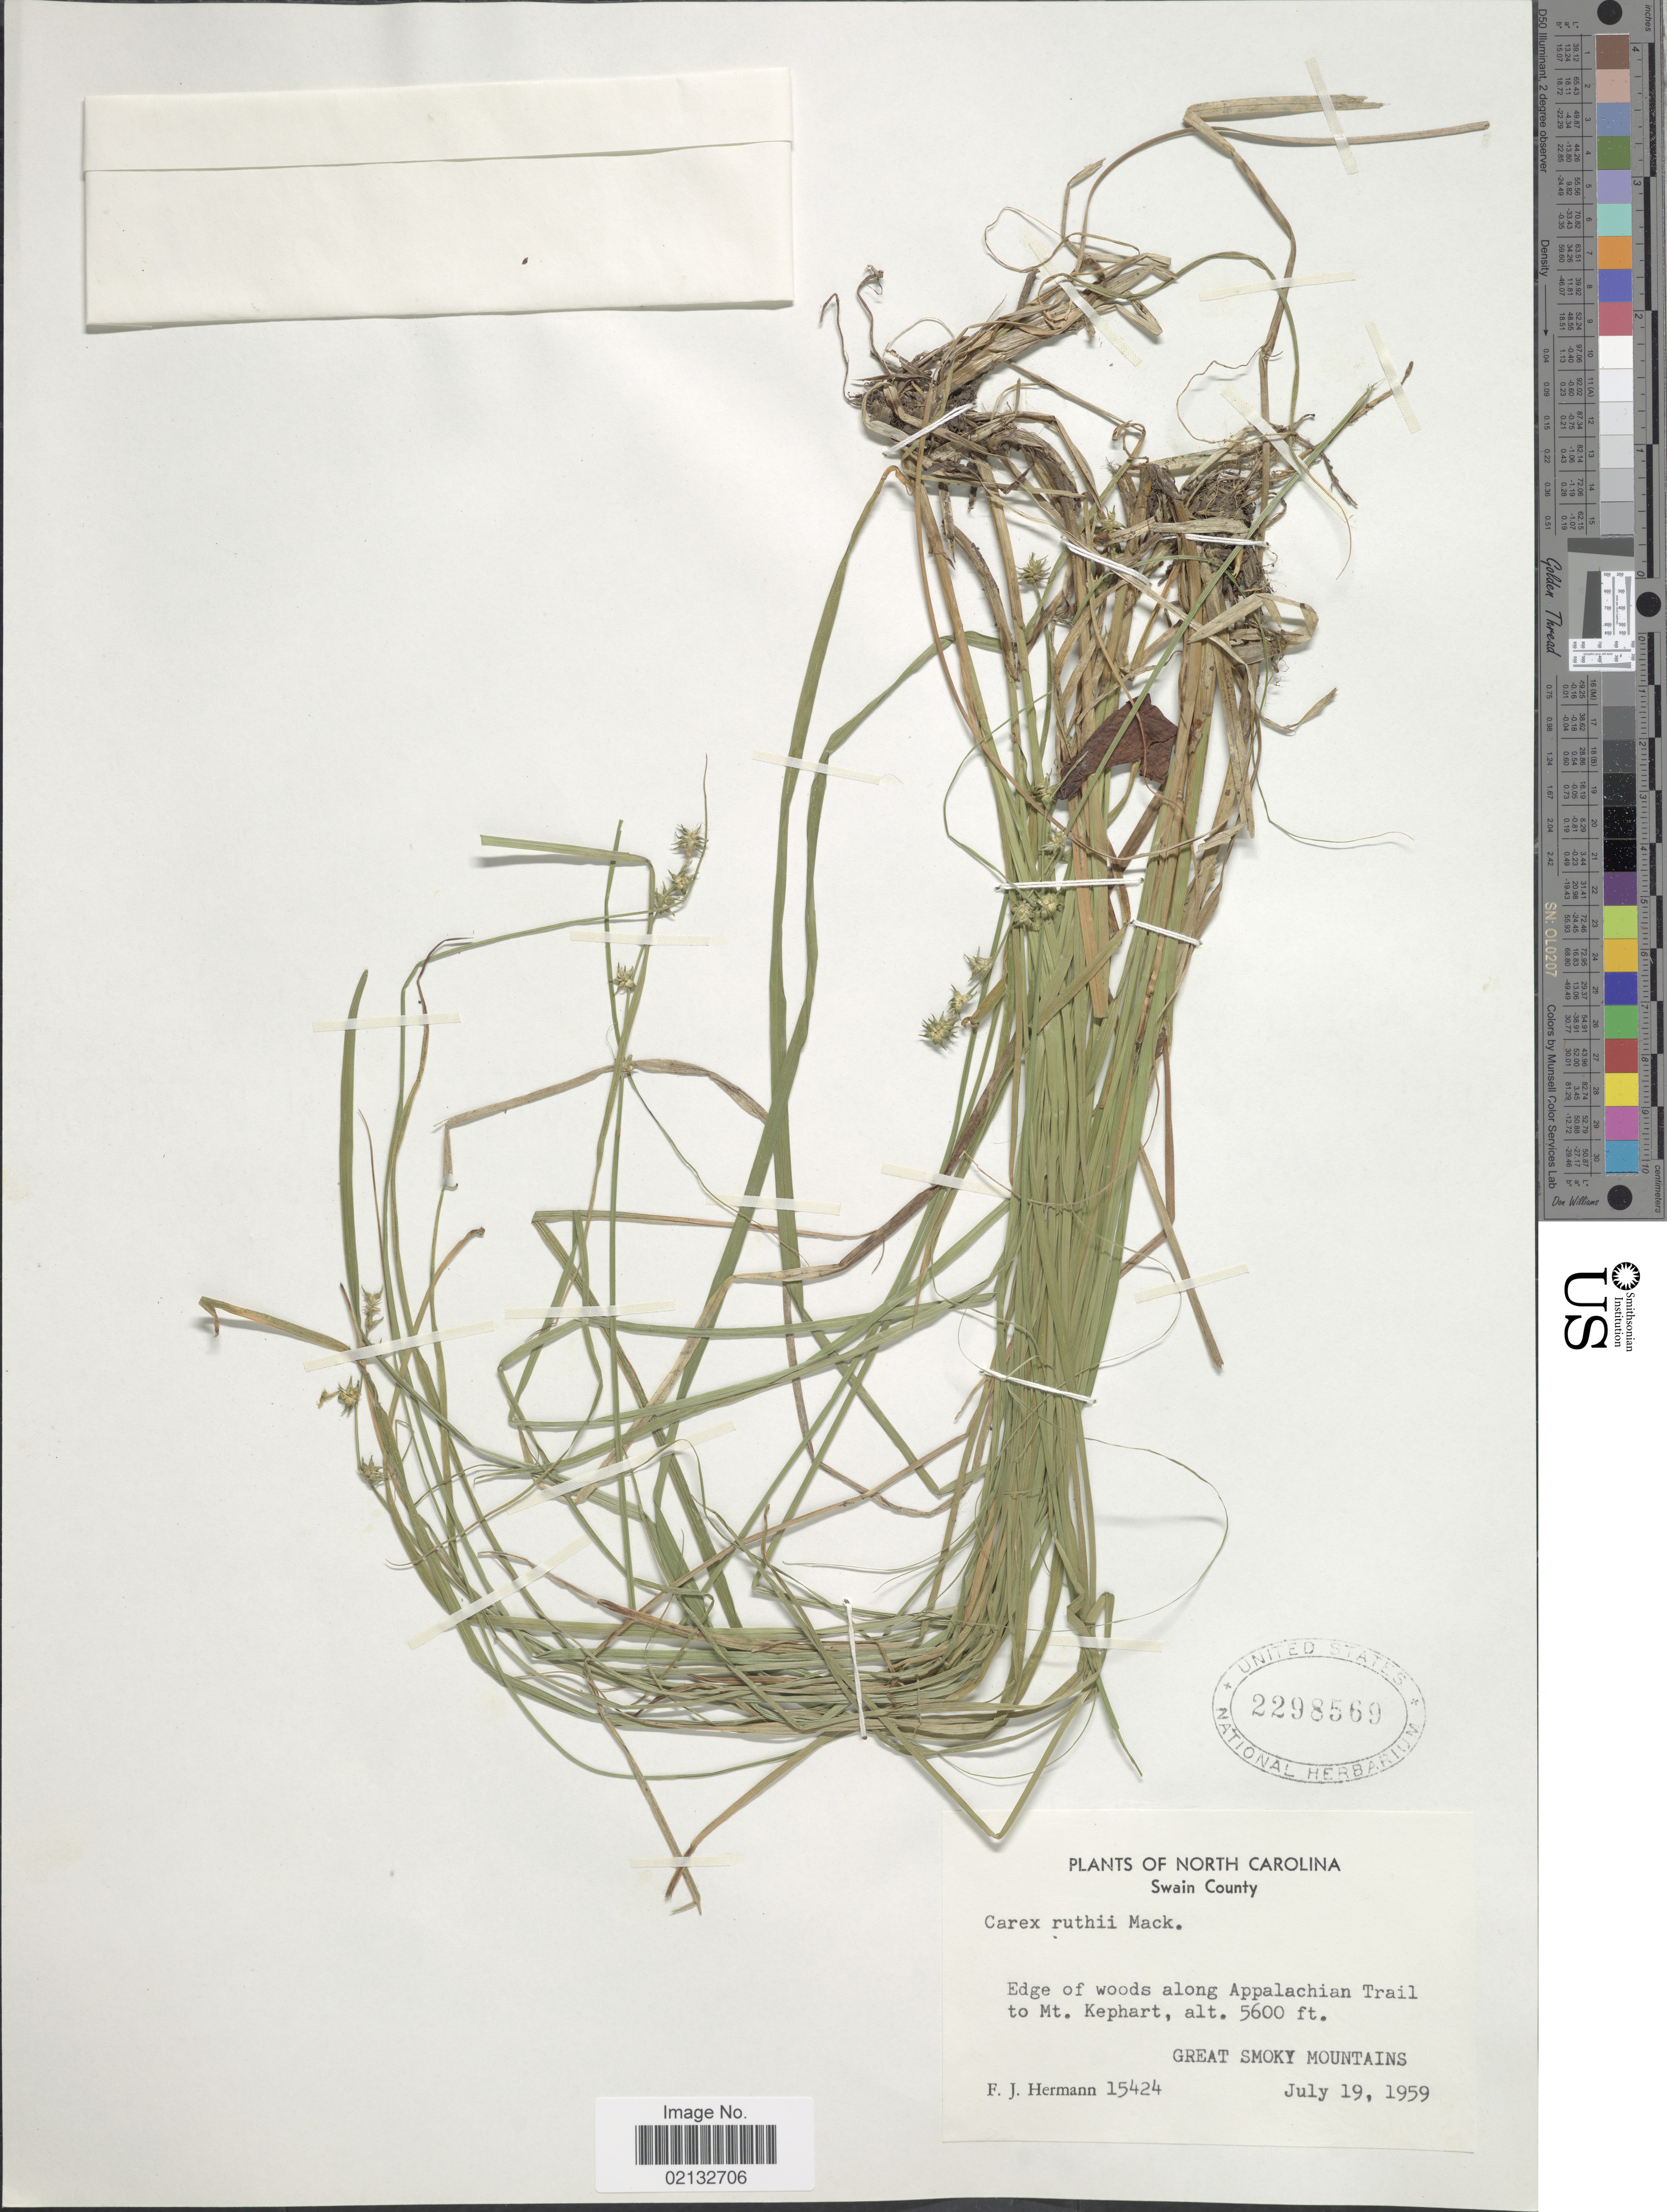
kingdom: Plantae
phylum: Tracheophyta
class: Liliopsida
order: Poales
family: Cyperaceae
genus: Carex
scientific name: Carex ruthii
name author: Mack.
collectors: F. J. Hermann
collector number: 15424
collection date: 1959-07-19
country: United States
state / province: North Carolina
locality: Swain County. along Appalachian Trail to Mt. Kephart, Great Smoky Mountains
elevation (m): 1707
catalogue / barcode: US 2298569